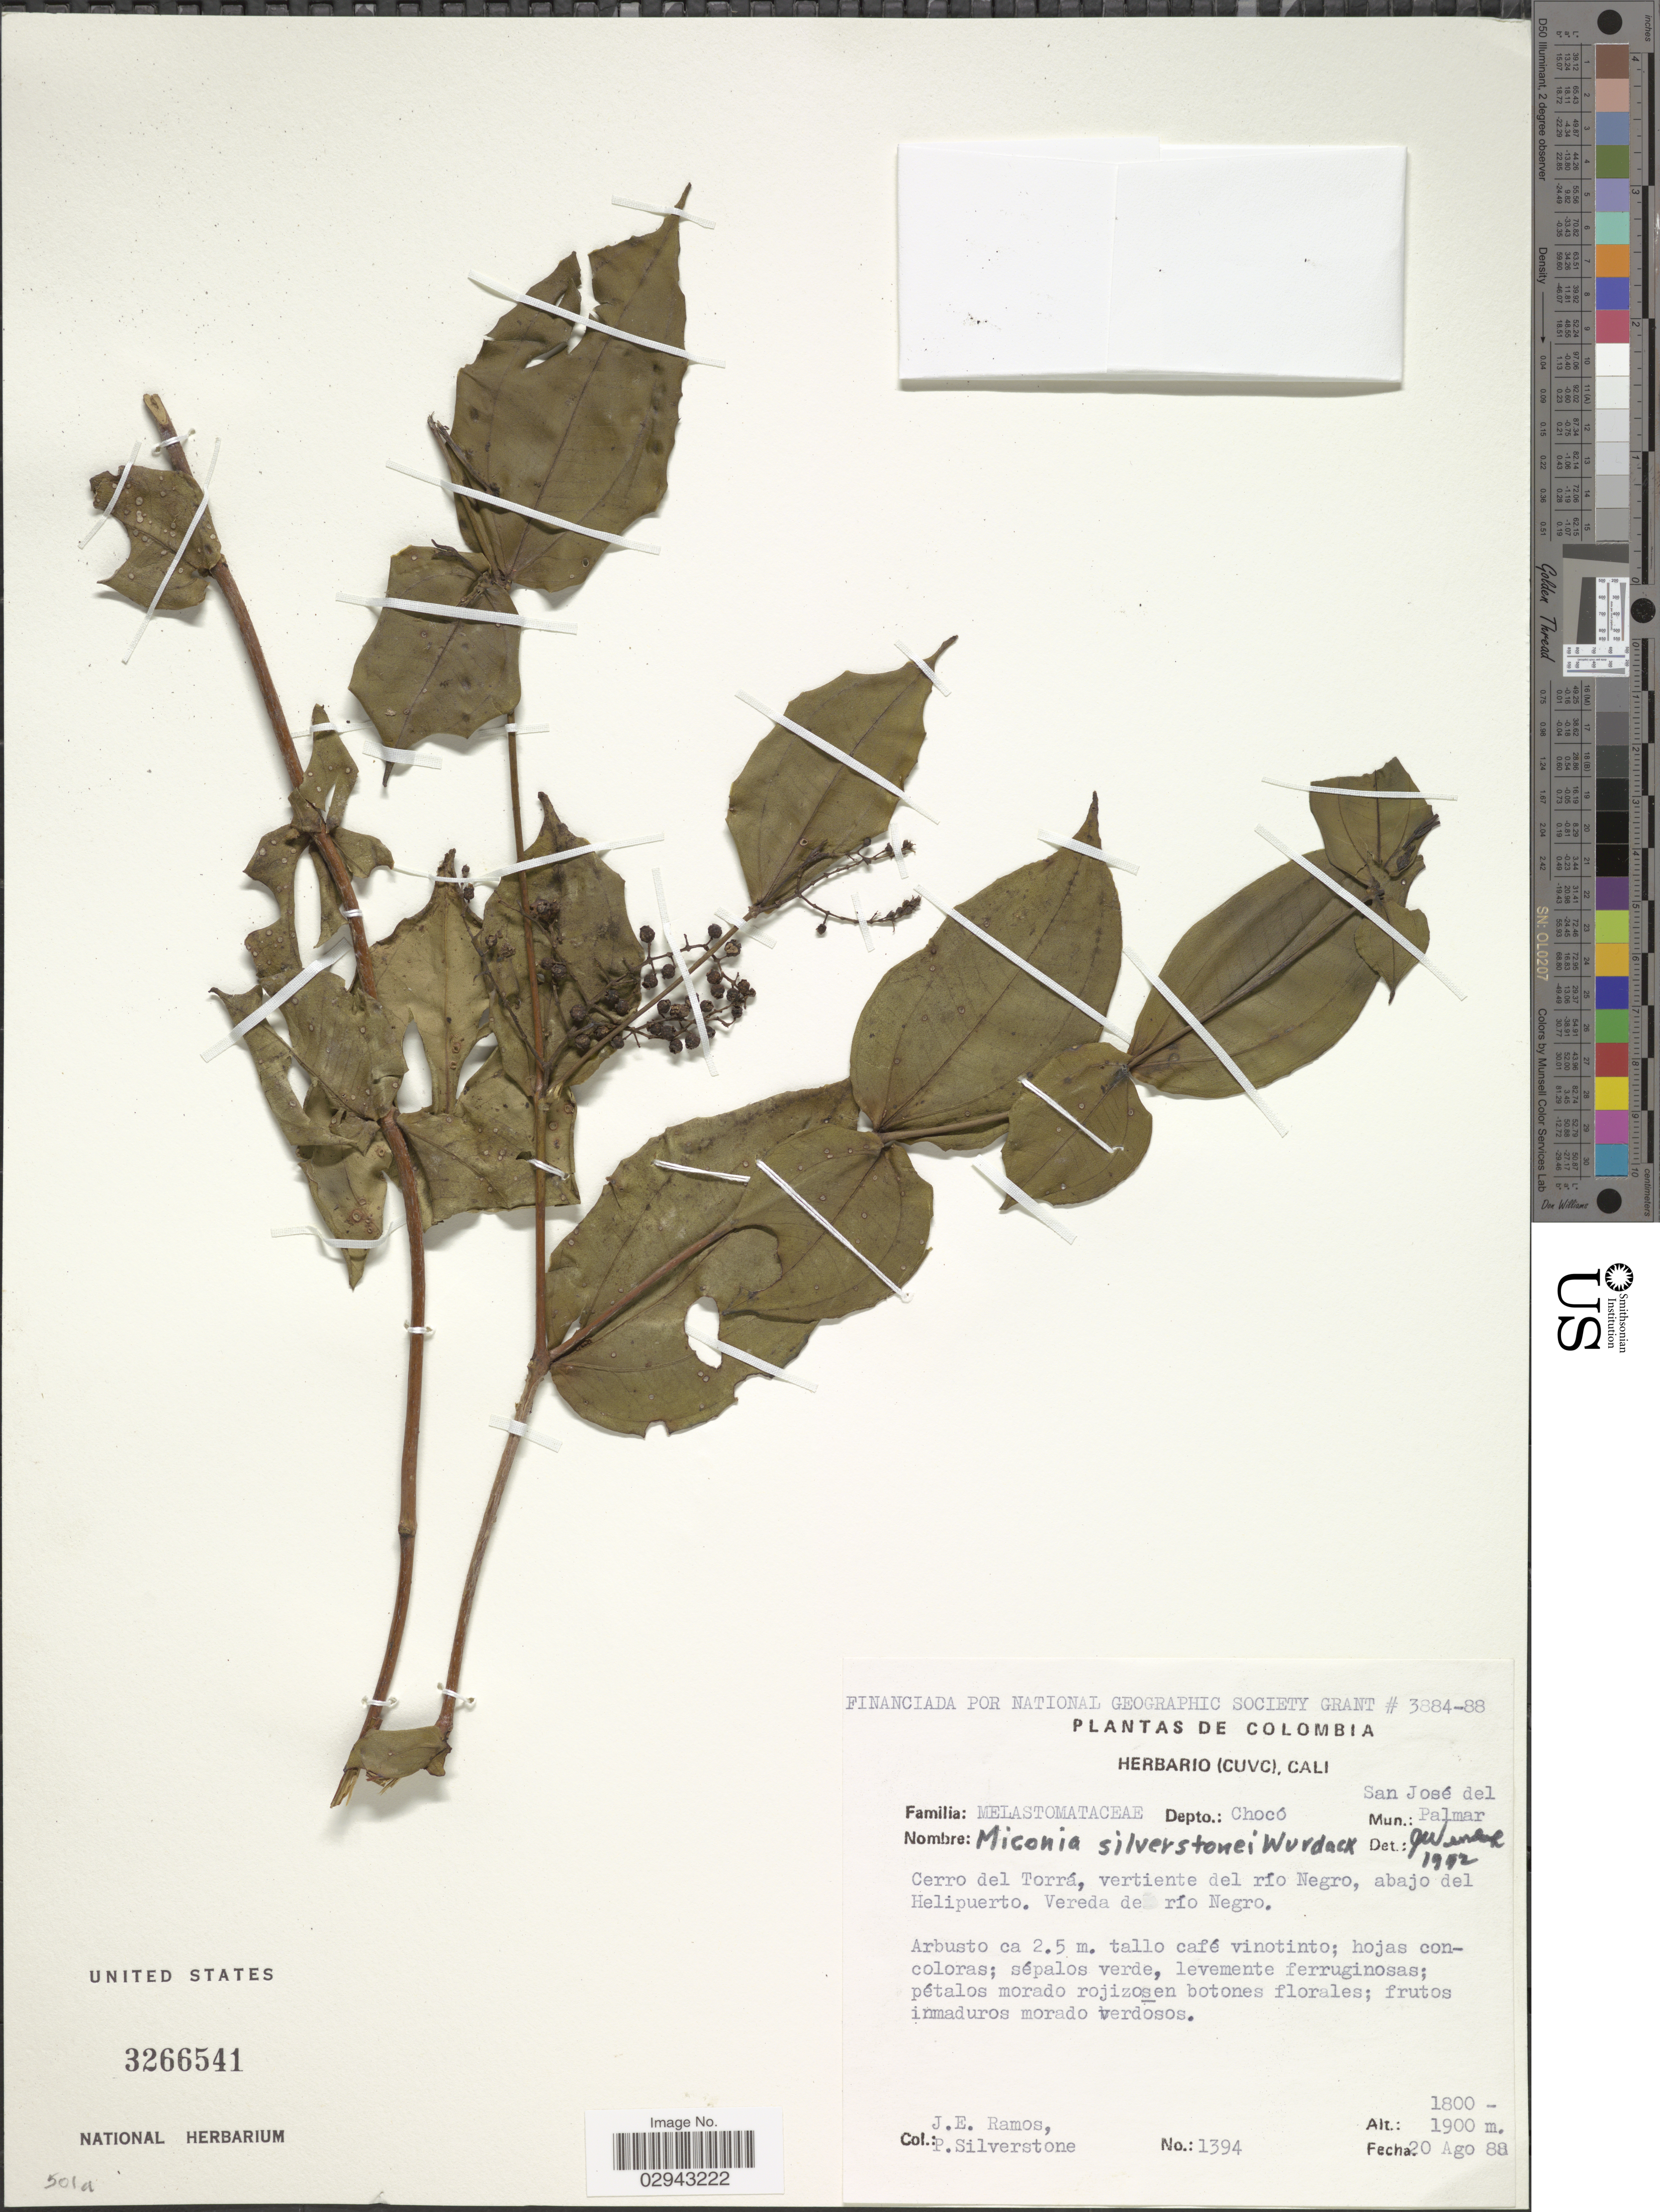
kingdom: Plantae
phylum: Tracheophyta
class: Magnoliopsida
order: Myrtales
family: Melastomataceae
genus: Miconia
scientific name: Miconia silverstonei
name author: Wurdack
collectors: J. E. Ramos & P. Silverstone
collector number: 1394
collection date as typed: Transcribed d/m/y: 20/8/88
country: Colombia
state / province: Chocó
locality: Depto.: Chocó. Mun.: San José del Palmar. Cerro del Torrá, vertiente del río Negro, abajo del Helipuerto. Vereda de río Negro.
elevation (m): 1800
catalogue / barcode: US 3266541